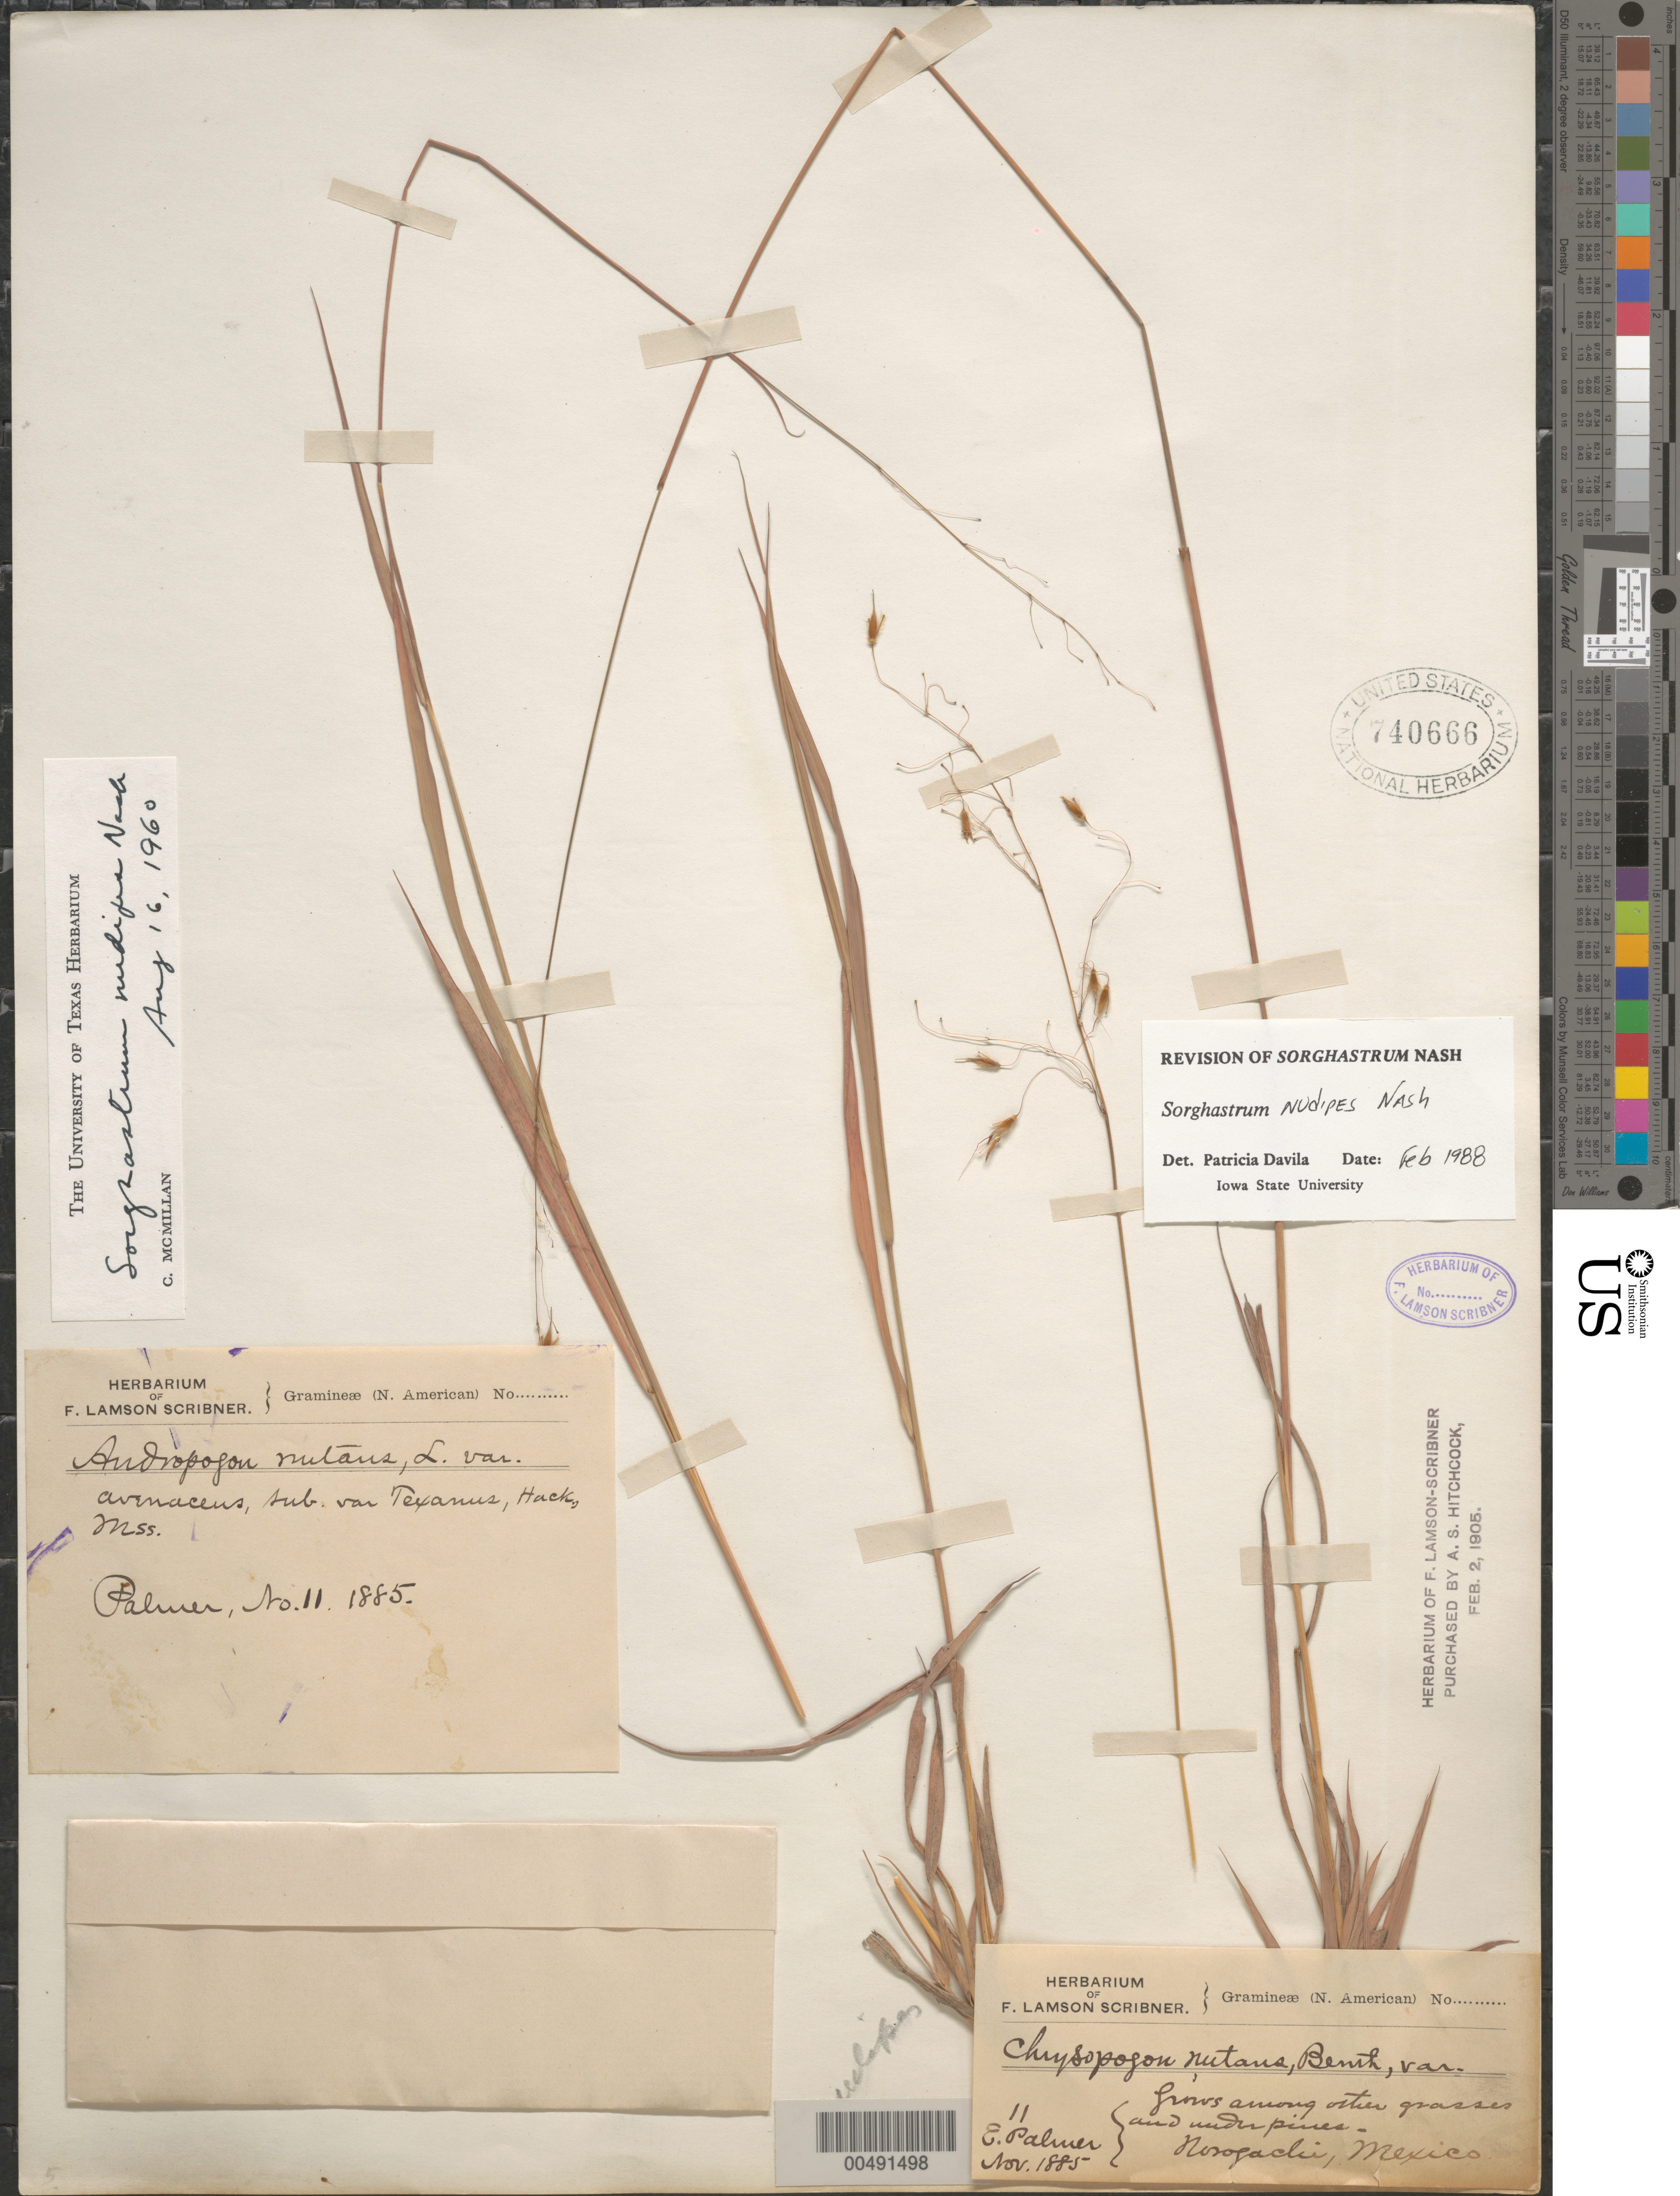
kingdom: Plantae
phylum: Tracheophyta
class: Liliopsida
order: Poales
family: Poaceae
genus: Sorghastrum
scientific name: Sorghastrum nudipes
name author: Nash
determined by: Dávila, P. D.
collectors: E. Palmer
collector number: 11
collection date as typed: Nov 1885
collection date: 1885-11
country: Mexico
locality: Norogachi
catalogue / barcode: US 740666